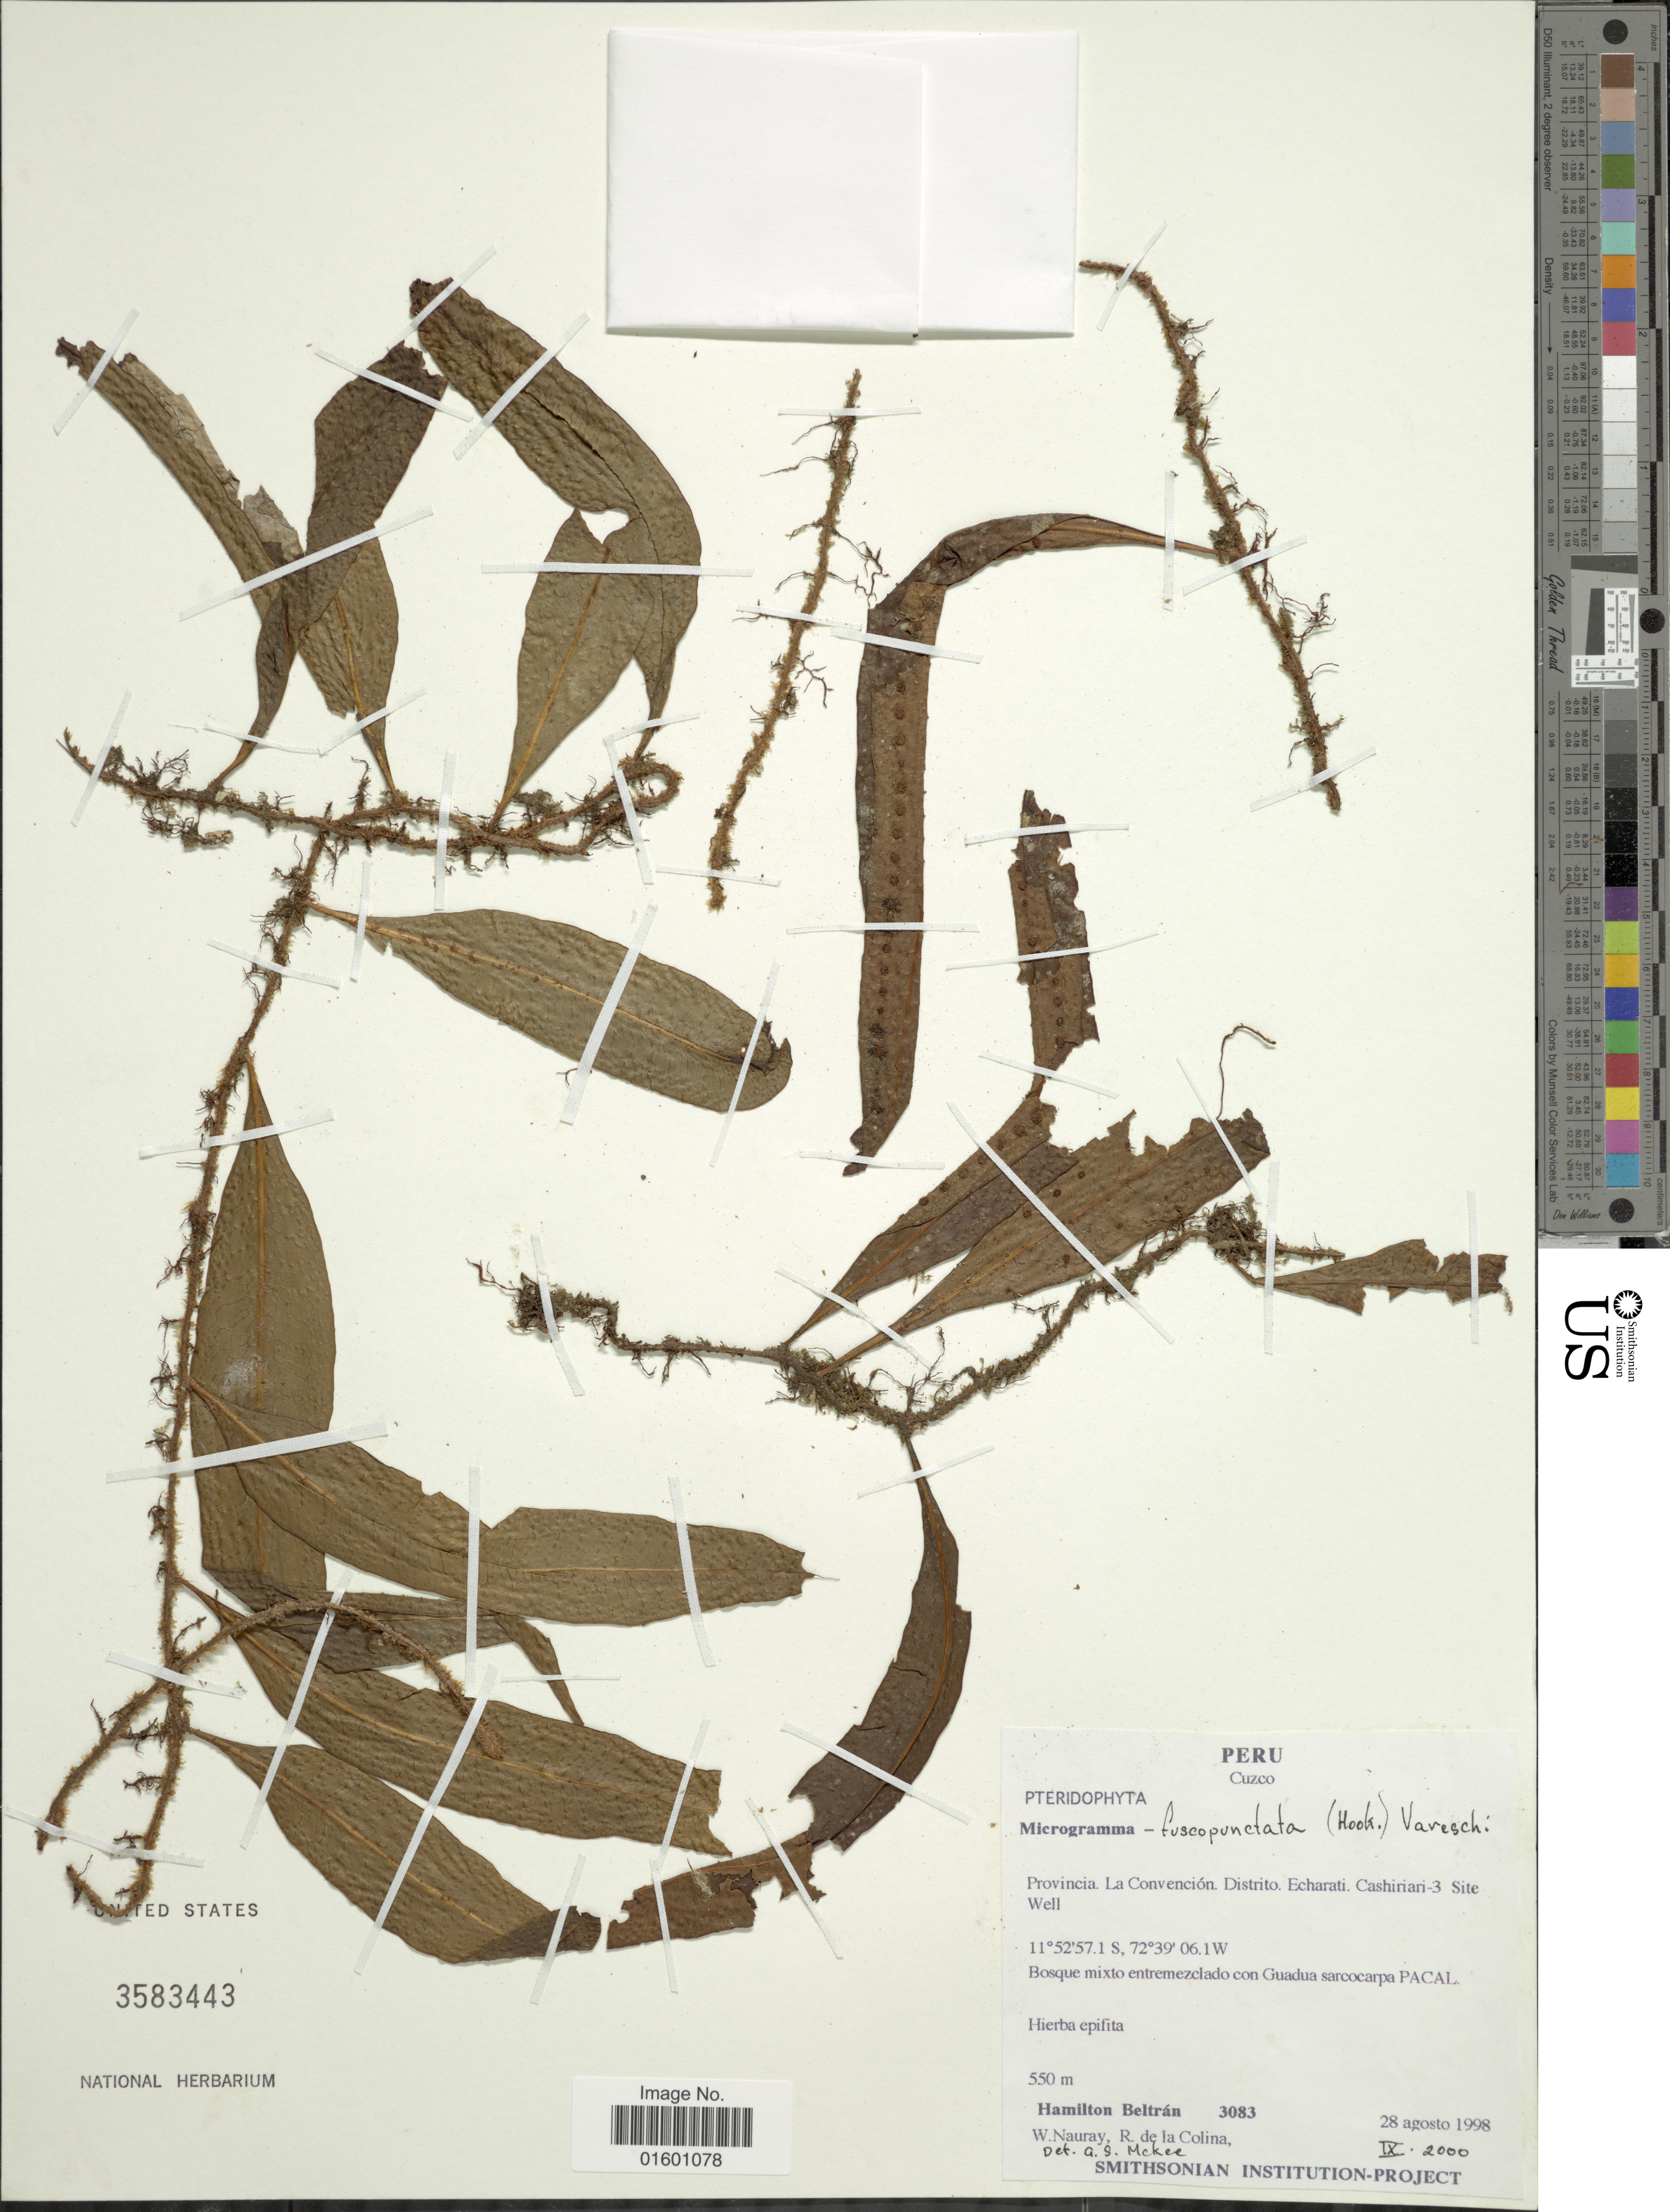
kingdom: Plantae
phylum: Tracheophyta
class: Polypodiopsida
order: Polypodiales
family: Polypodiaceae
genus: Microgramma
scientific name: Microgramma dictyophylla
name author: (Kunze ex Mett.) de la Sota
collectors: H. Beltran, W. Nauray & R. de La Colina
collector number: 3083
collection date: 1998-08-28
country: Peru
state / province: Cusco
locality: Provincia La Convencion. Distrito. Echarati. Cashiriari-3 Site Well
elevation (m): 550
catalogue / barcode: US 3583443